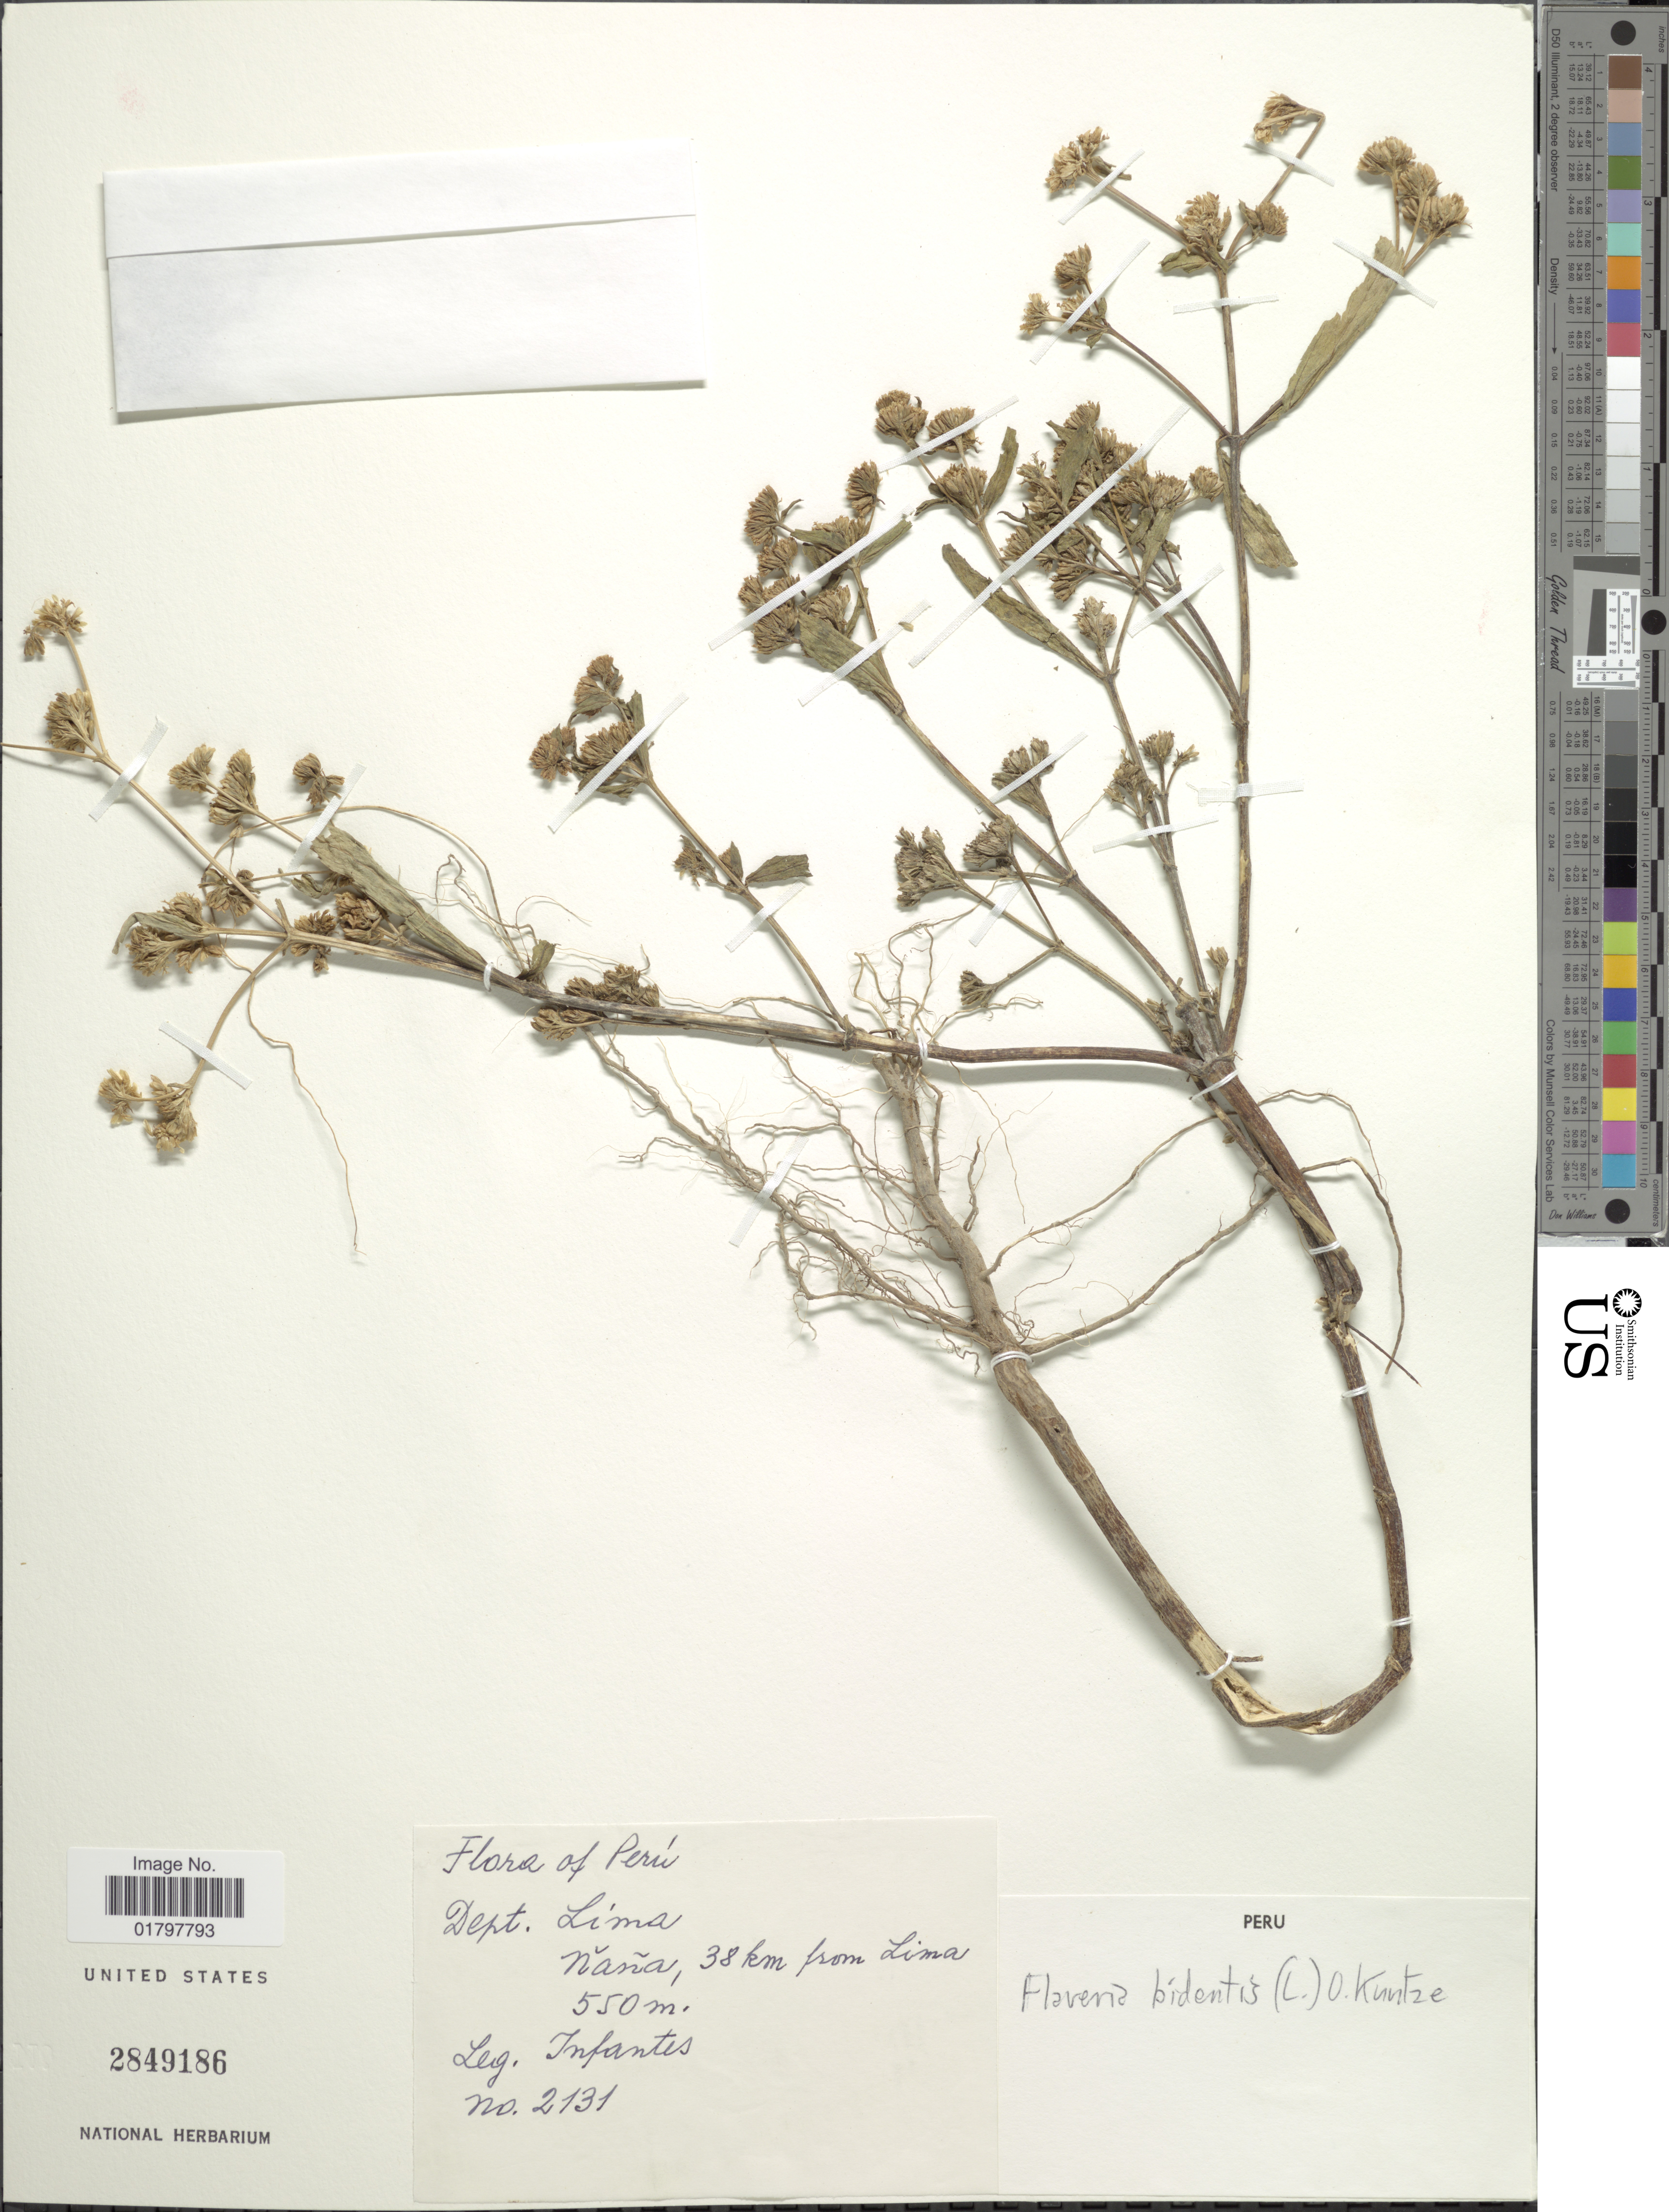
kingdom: Plantae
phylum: Tracheophyta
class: Magnoliopsida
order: Asterales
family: Asteraceae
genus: Flaveria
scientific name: Flaveria bidentis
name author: (L.) Kuntze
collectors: Infantes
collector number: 2131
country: Peru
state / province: Lima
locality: Dept. Lima. Naña, 38 km from Lima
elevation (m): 550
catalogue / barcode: US 2849186